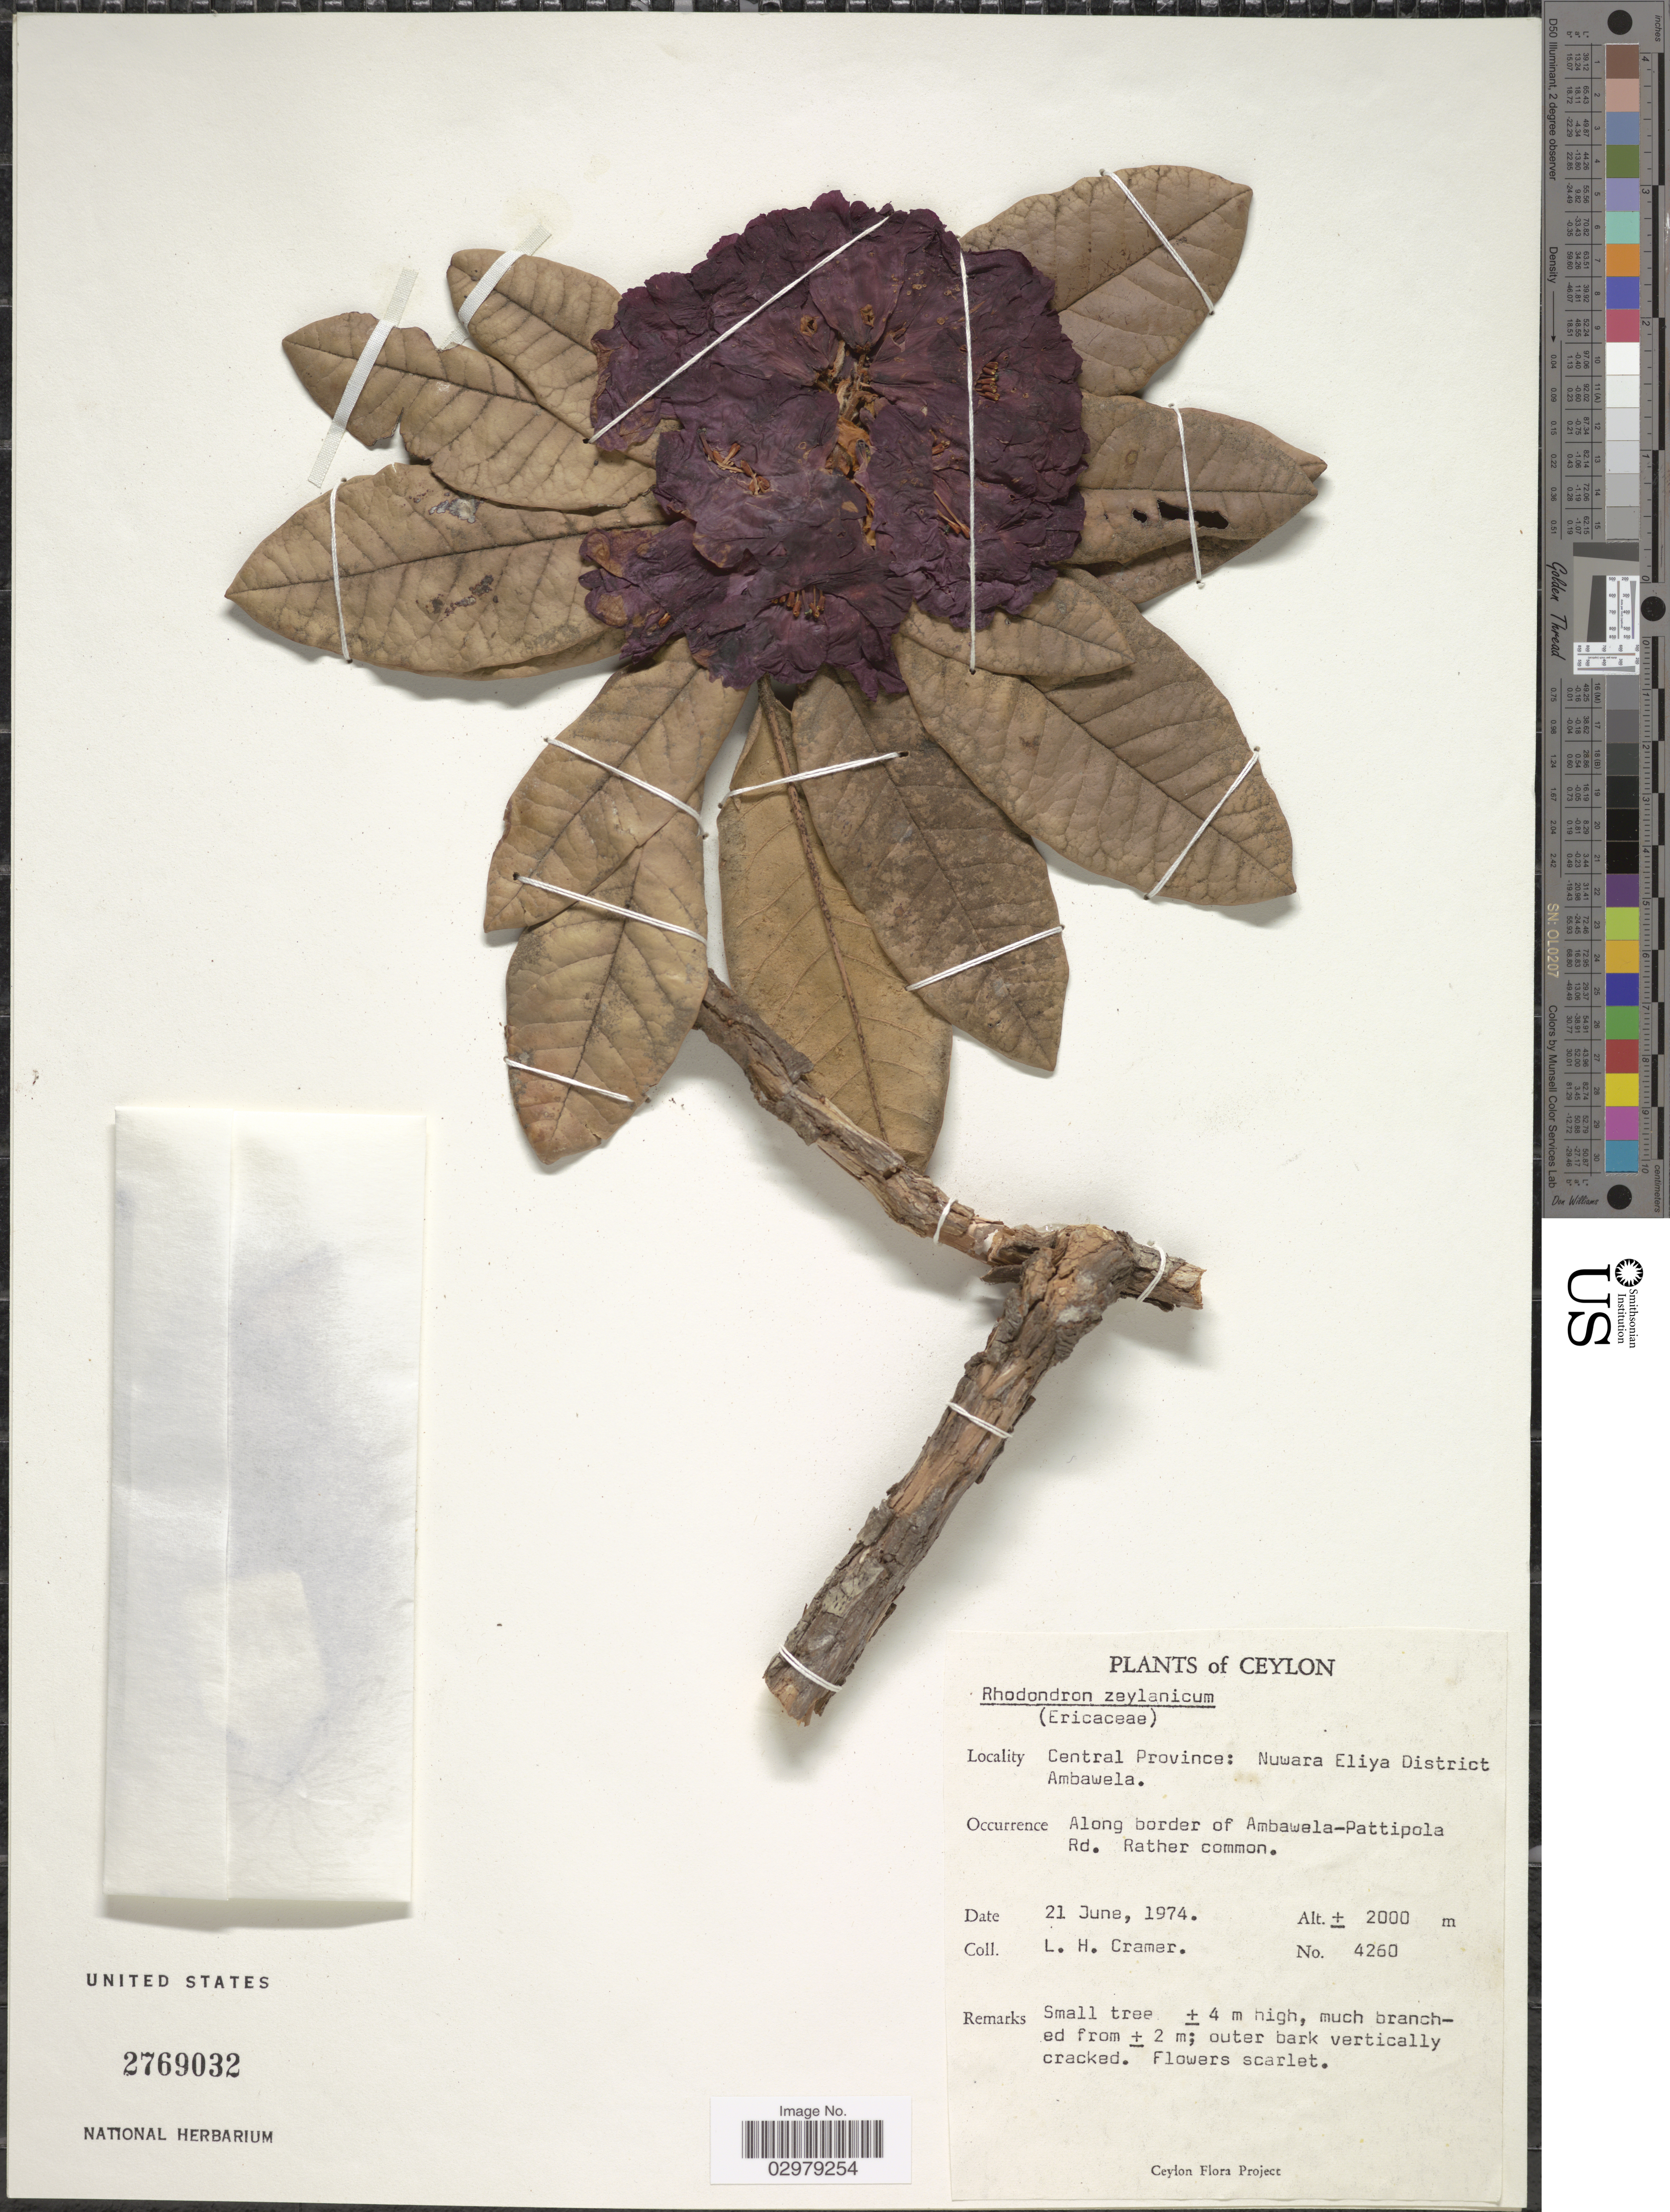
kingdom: Plantae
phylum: Tracheophyta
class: Magnoliopsida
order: Ericales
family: Ericaceae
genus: Rhododendron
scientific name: Rhododendron zeylanicum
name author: Booth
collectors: L. H. Cramer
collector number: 4260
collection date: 1974-06-21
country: Sri Lanka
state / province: Central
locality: Ceylon. Nuwara Eliya District Ambawela. Along border of Ambawela-Pattipola Rd.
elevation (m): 2000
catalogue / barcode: US 2769032